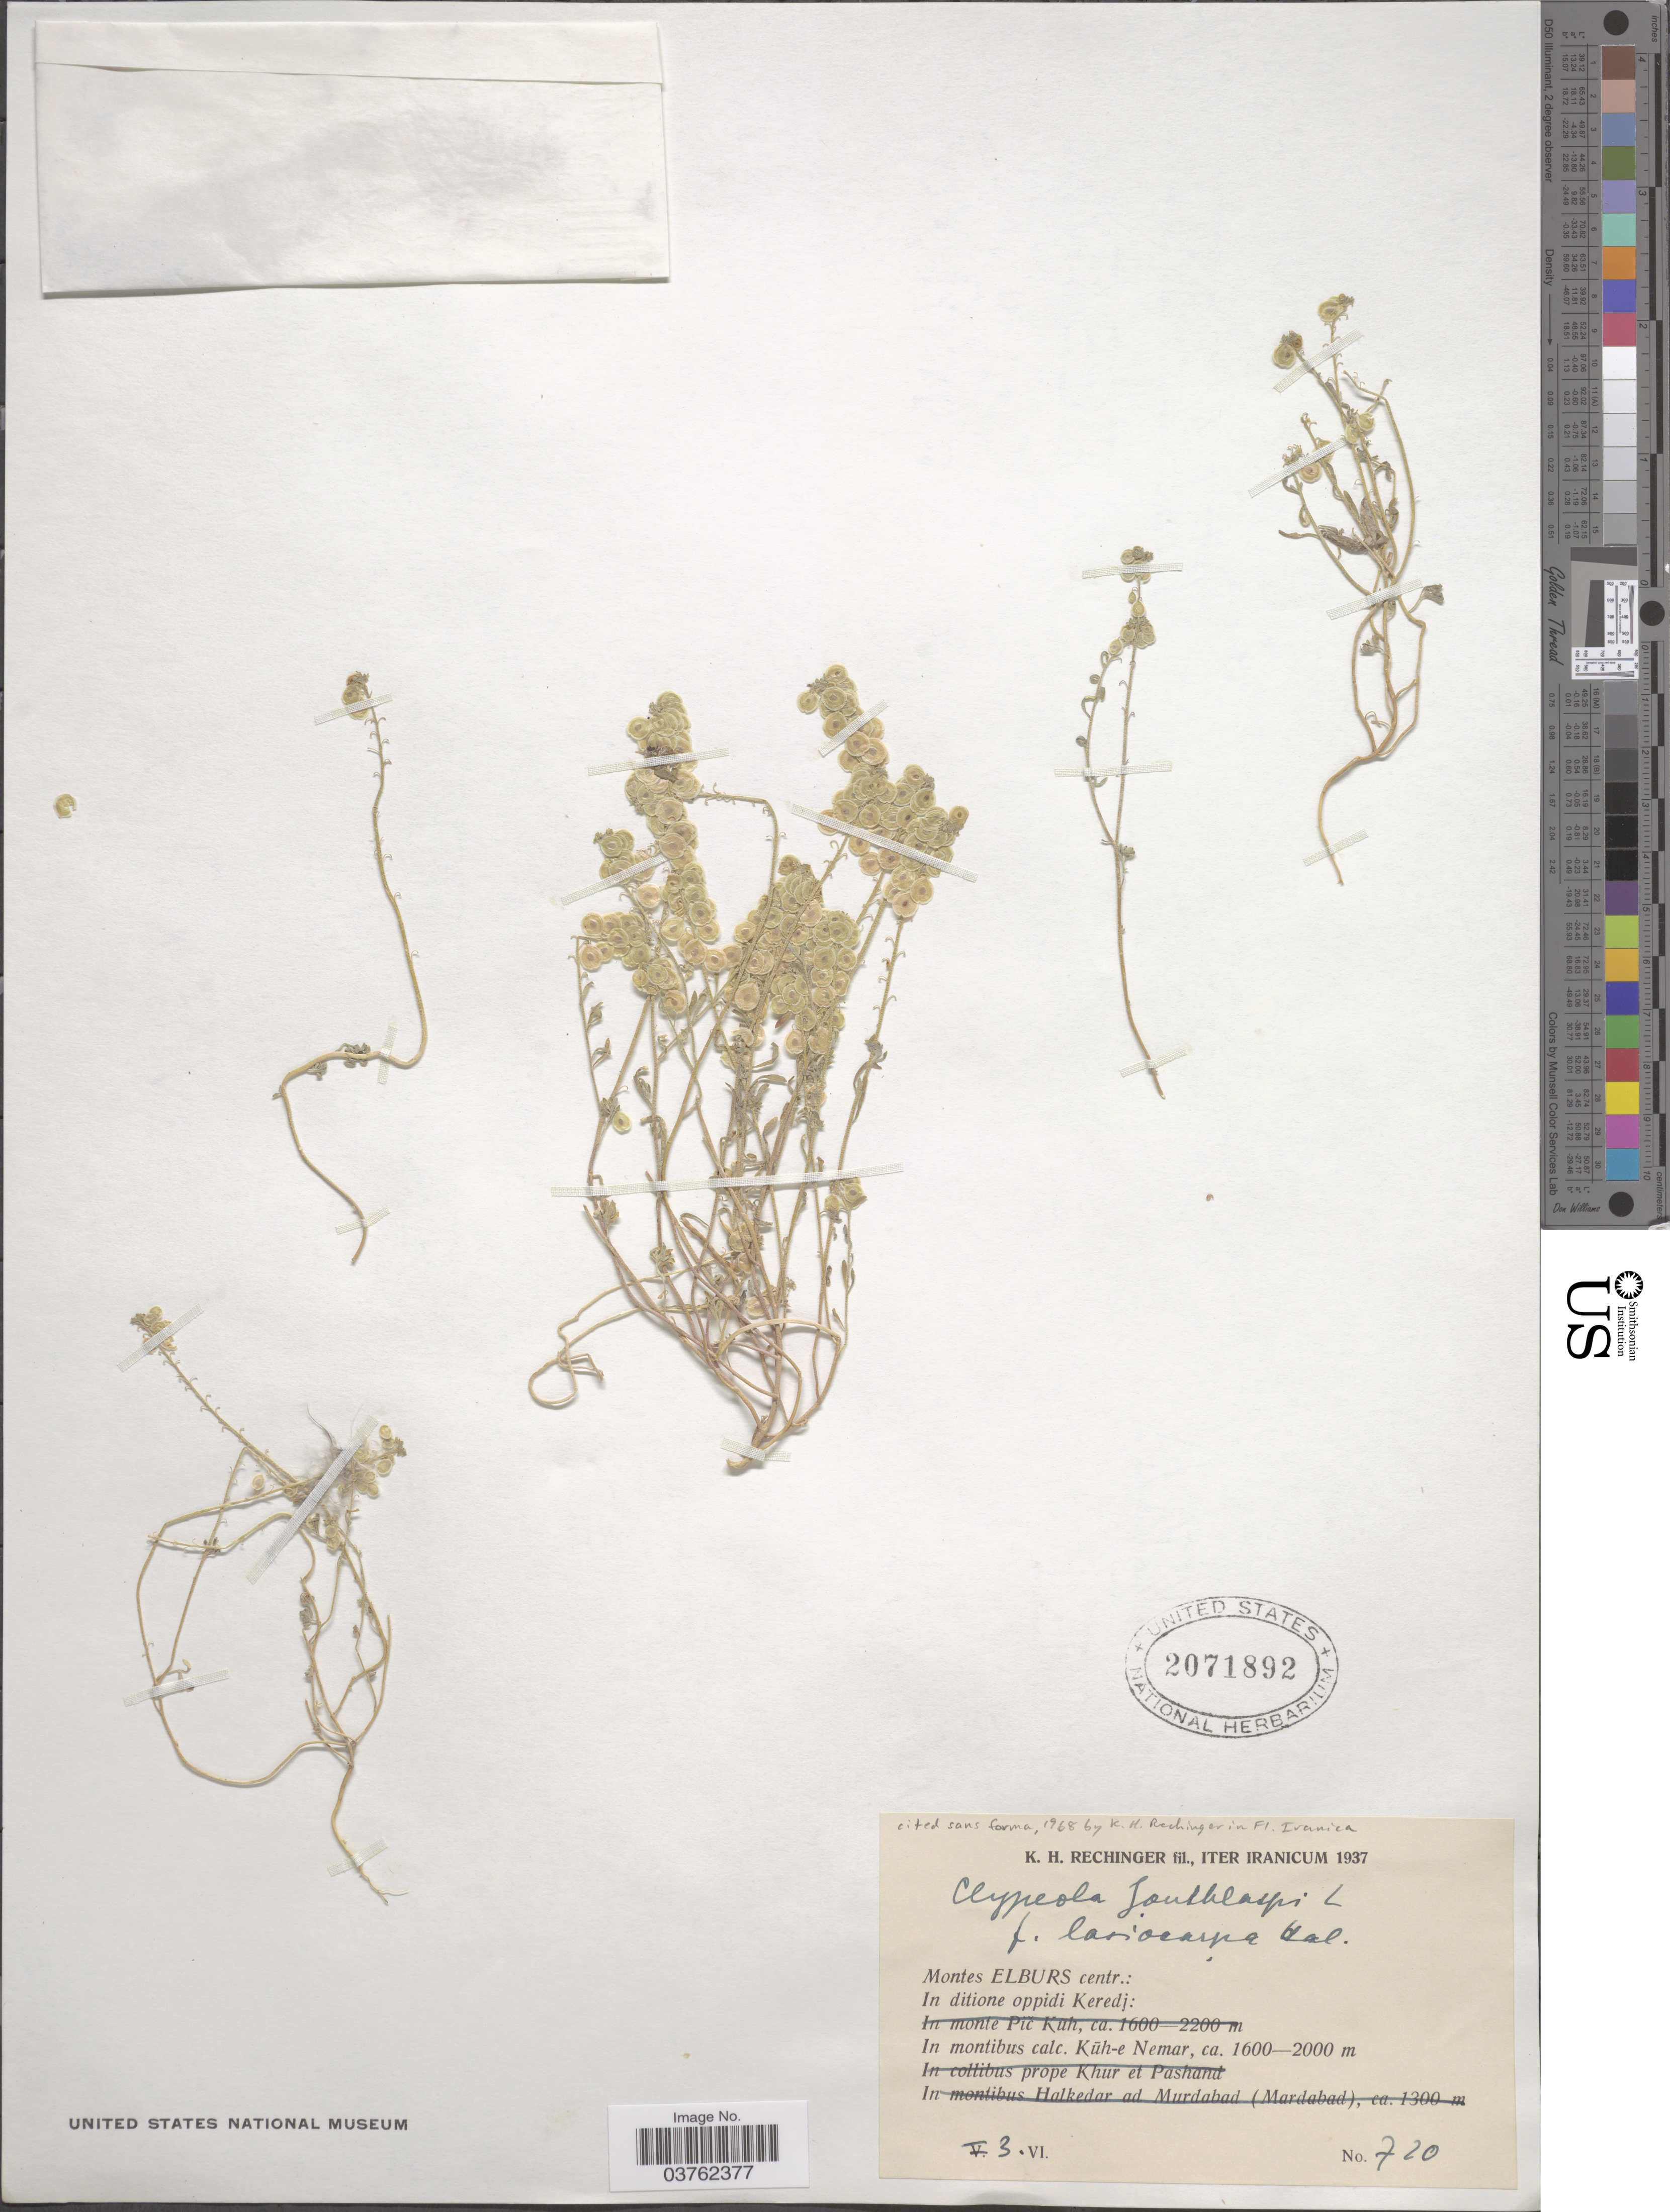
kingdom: Plantae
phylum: Tracheophyta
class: Magnoliopsida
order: Brassicales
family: Brassicaceae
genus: Clypeola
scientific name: Clypeola jonthlaspi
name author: L.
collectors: K. H. Rechinger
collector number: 720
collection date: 1937-06-03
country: Iran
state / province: Alborz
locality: Iter Iranicum. Montes Elburs centr.: In ditione oppidi Keredj: In montibus calc. Kūh-e Nemar.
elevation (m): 1600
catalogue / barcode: US 2071892